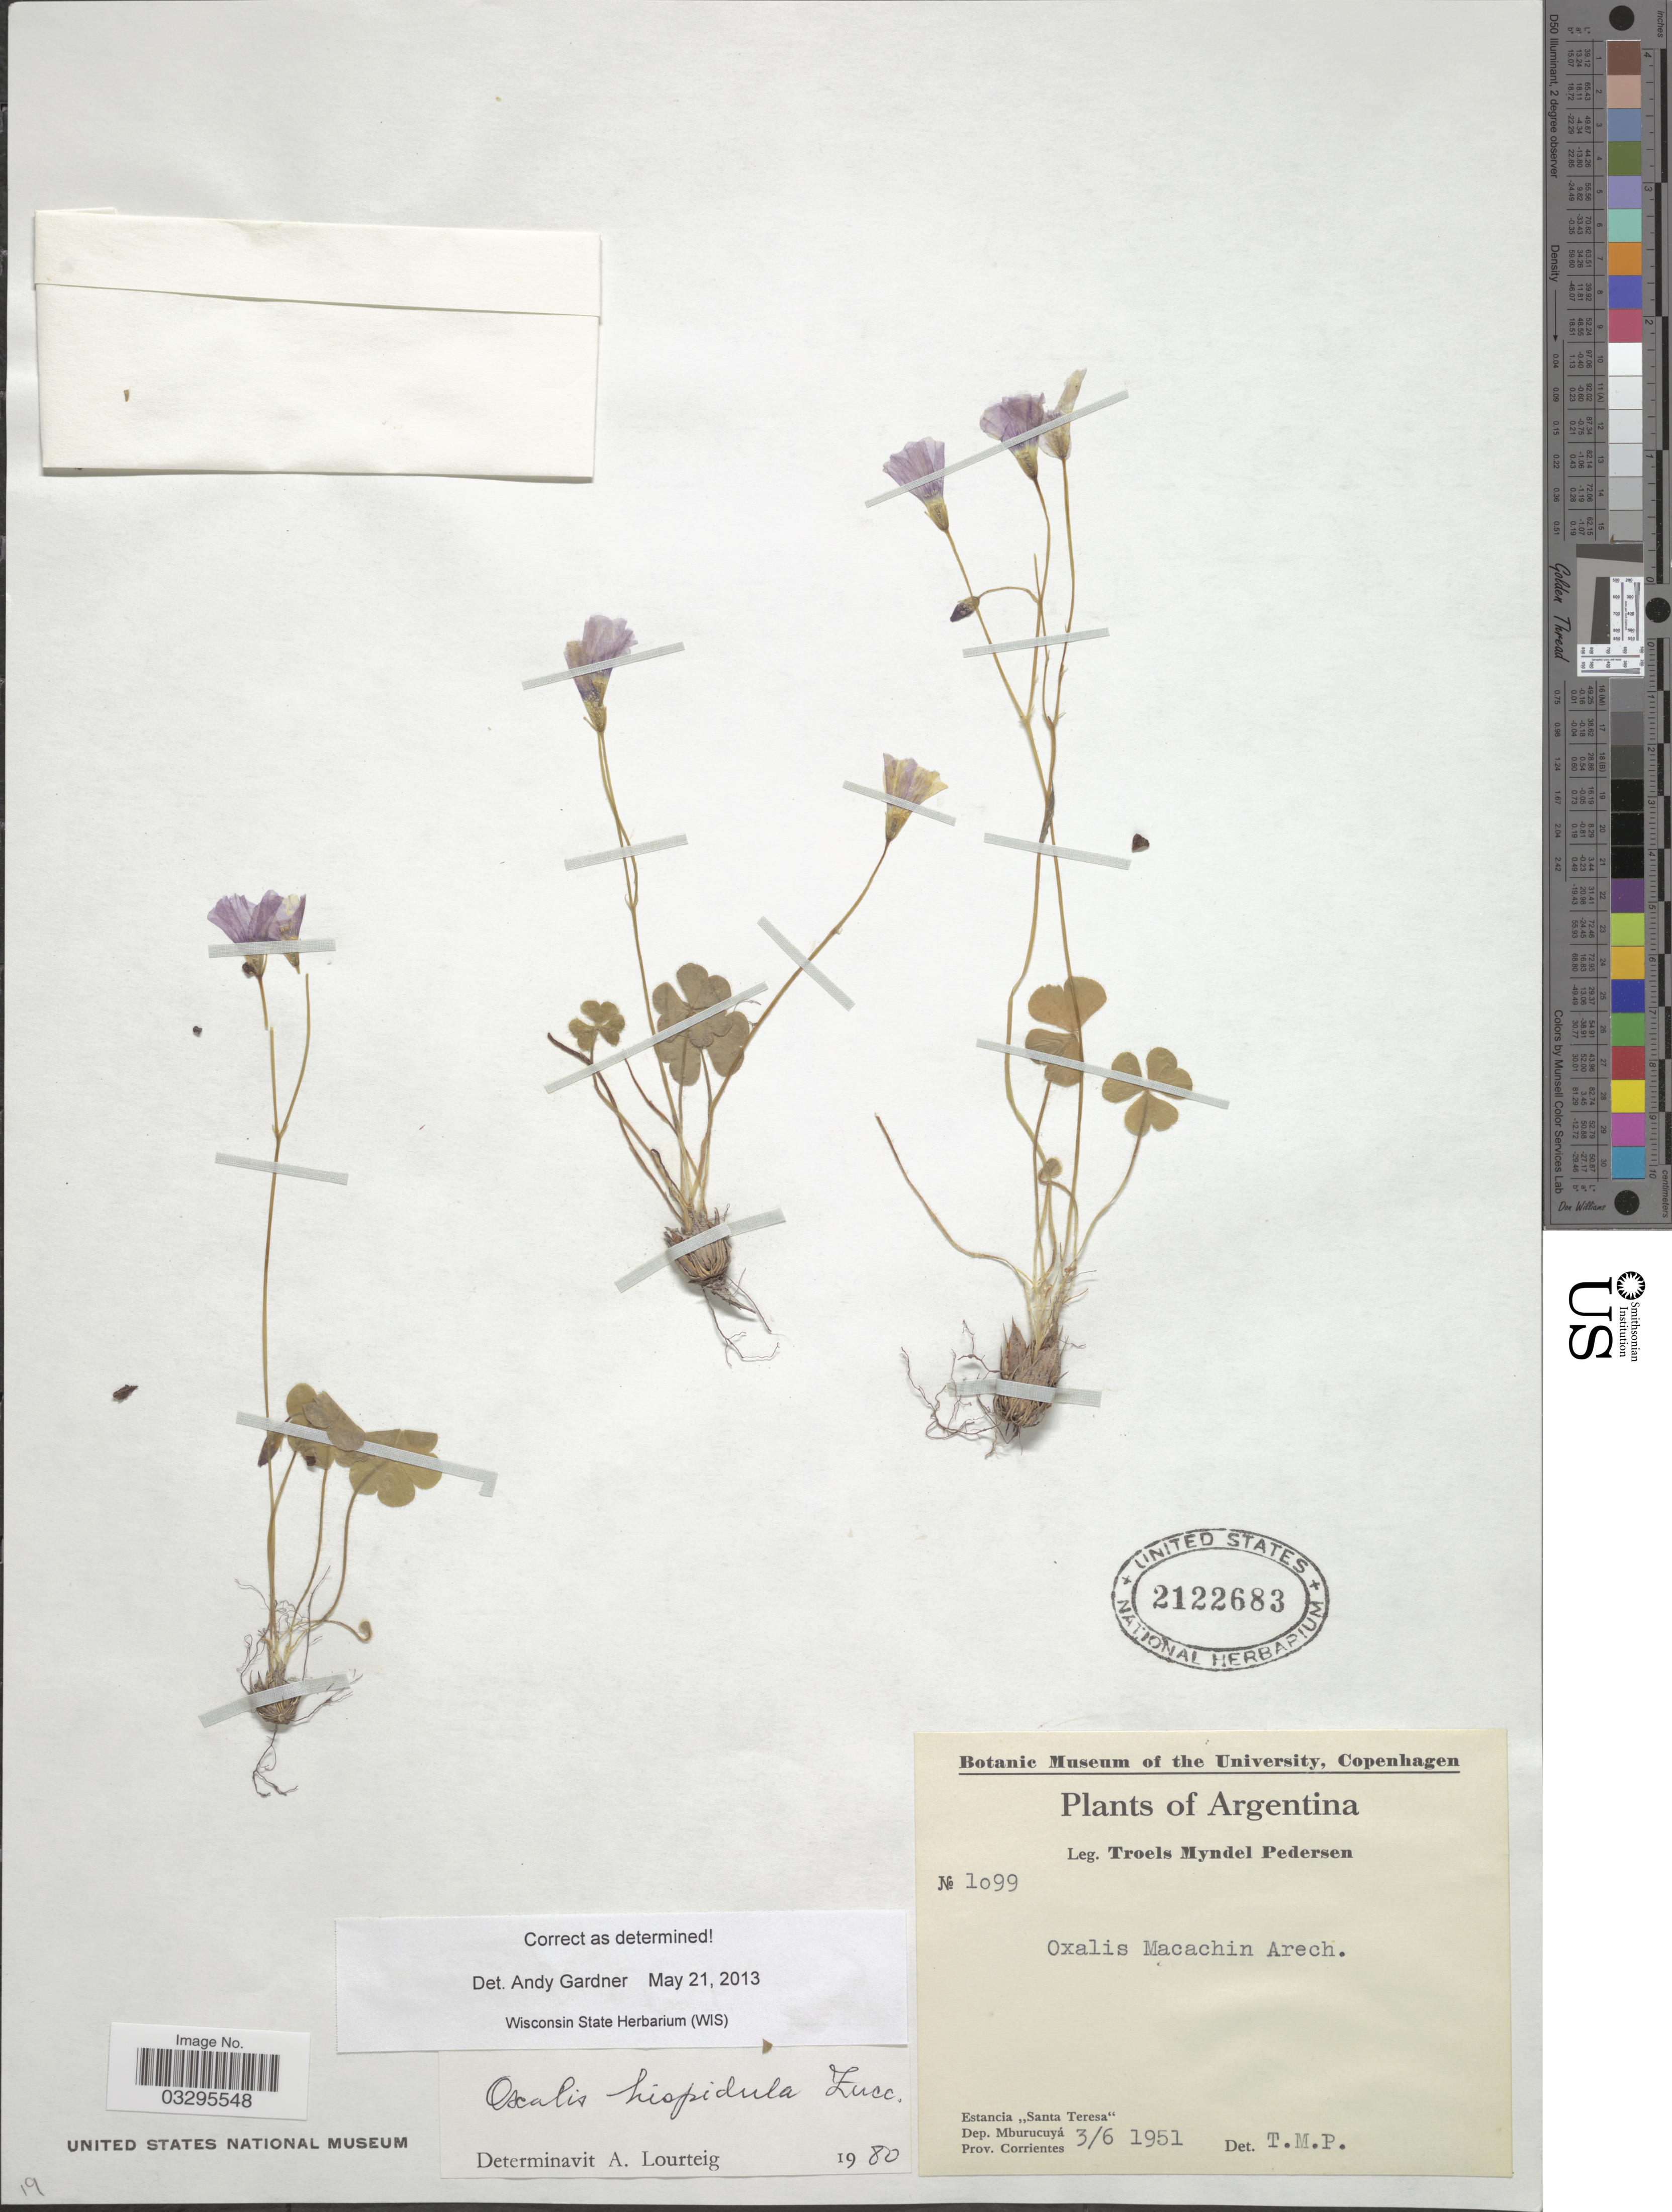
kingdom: Plantae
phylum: Tracheophyta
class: Magnoliopsida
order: Oxalidales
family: Oxalidaceae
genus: Oxalis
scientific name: Oxalis hispidula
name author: Zucc.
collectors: T. Pederson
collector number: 1099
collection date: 1951-06-03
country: Argentina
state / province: Corrientes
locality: Estancia "Santa Teresa". Dep. Mburucuyá.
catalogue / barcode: US 2122683